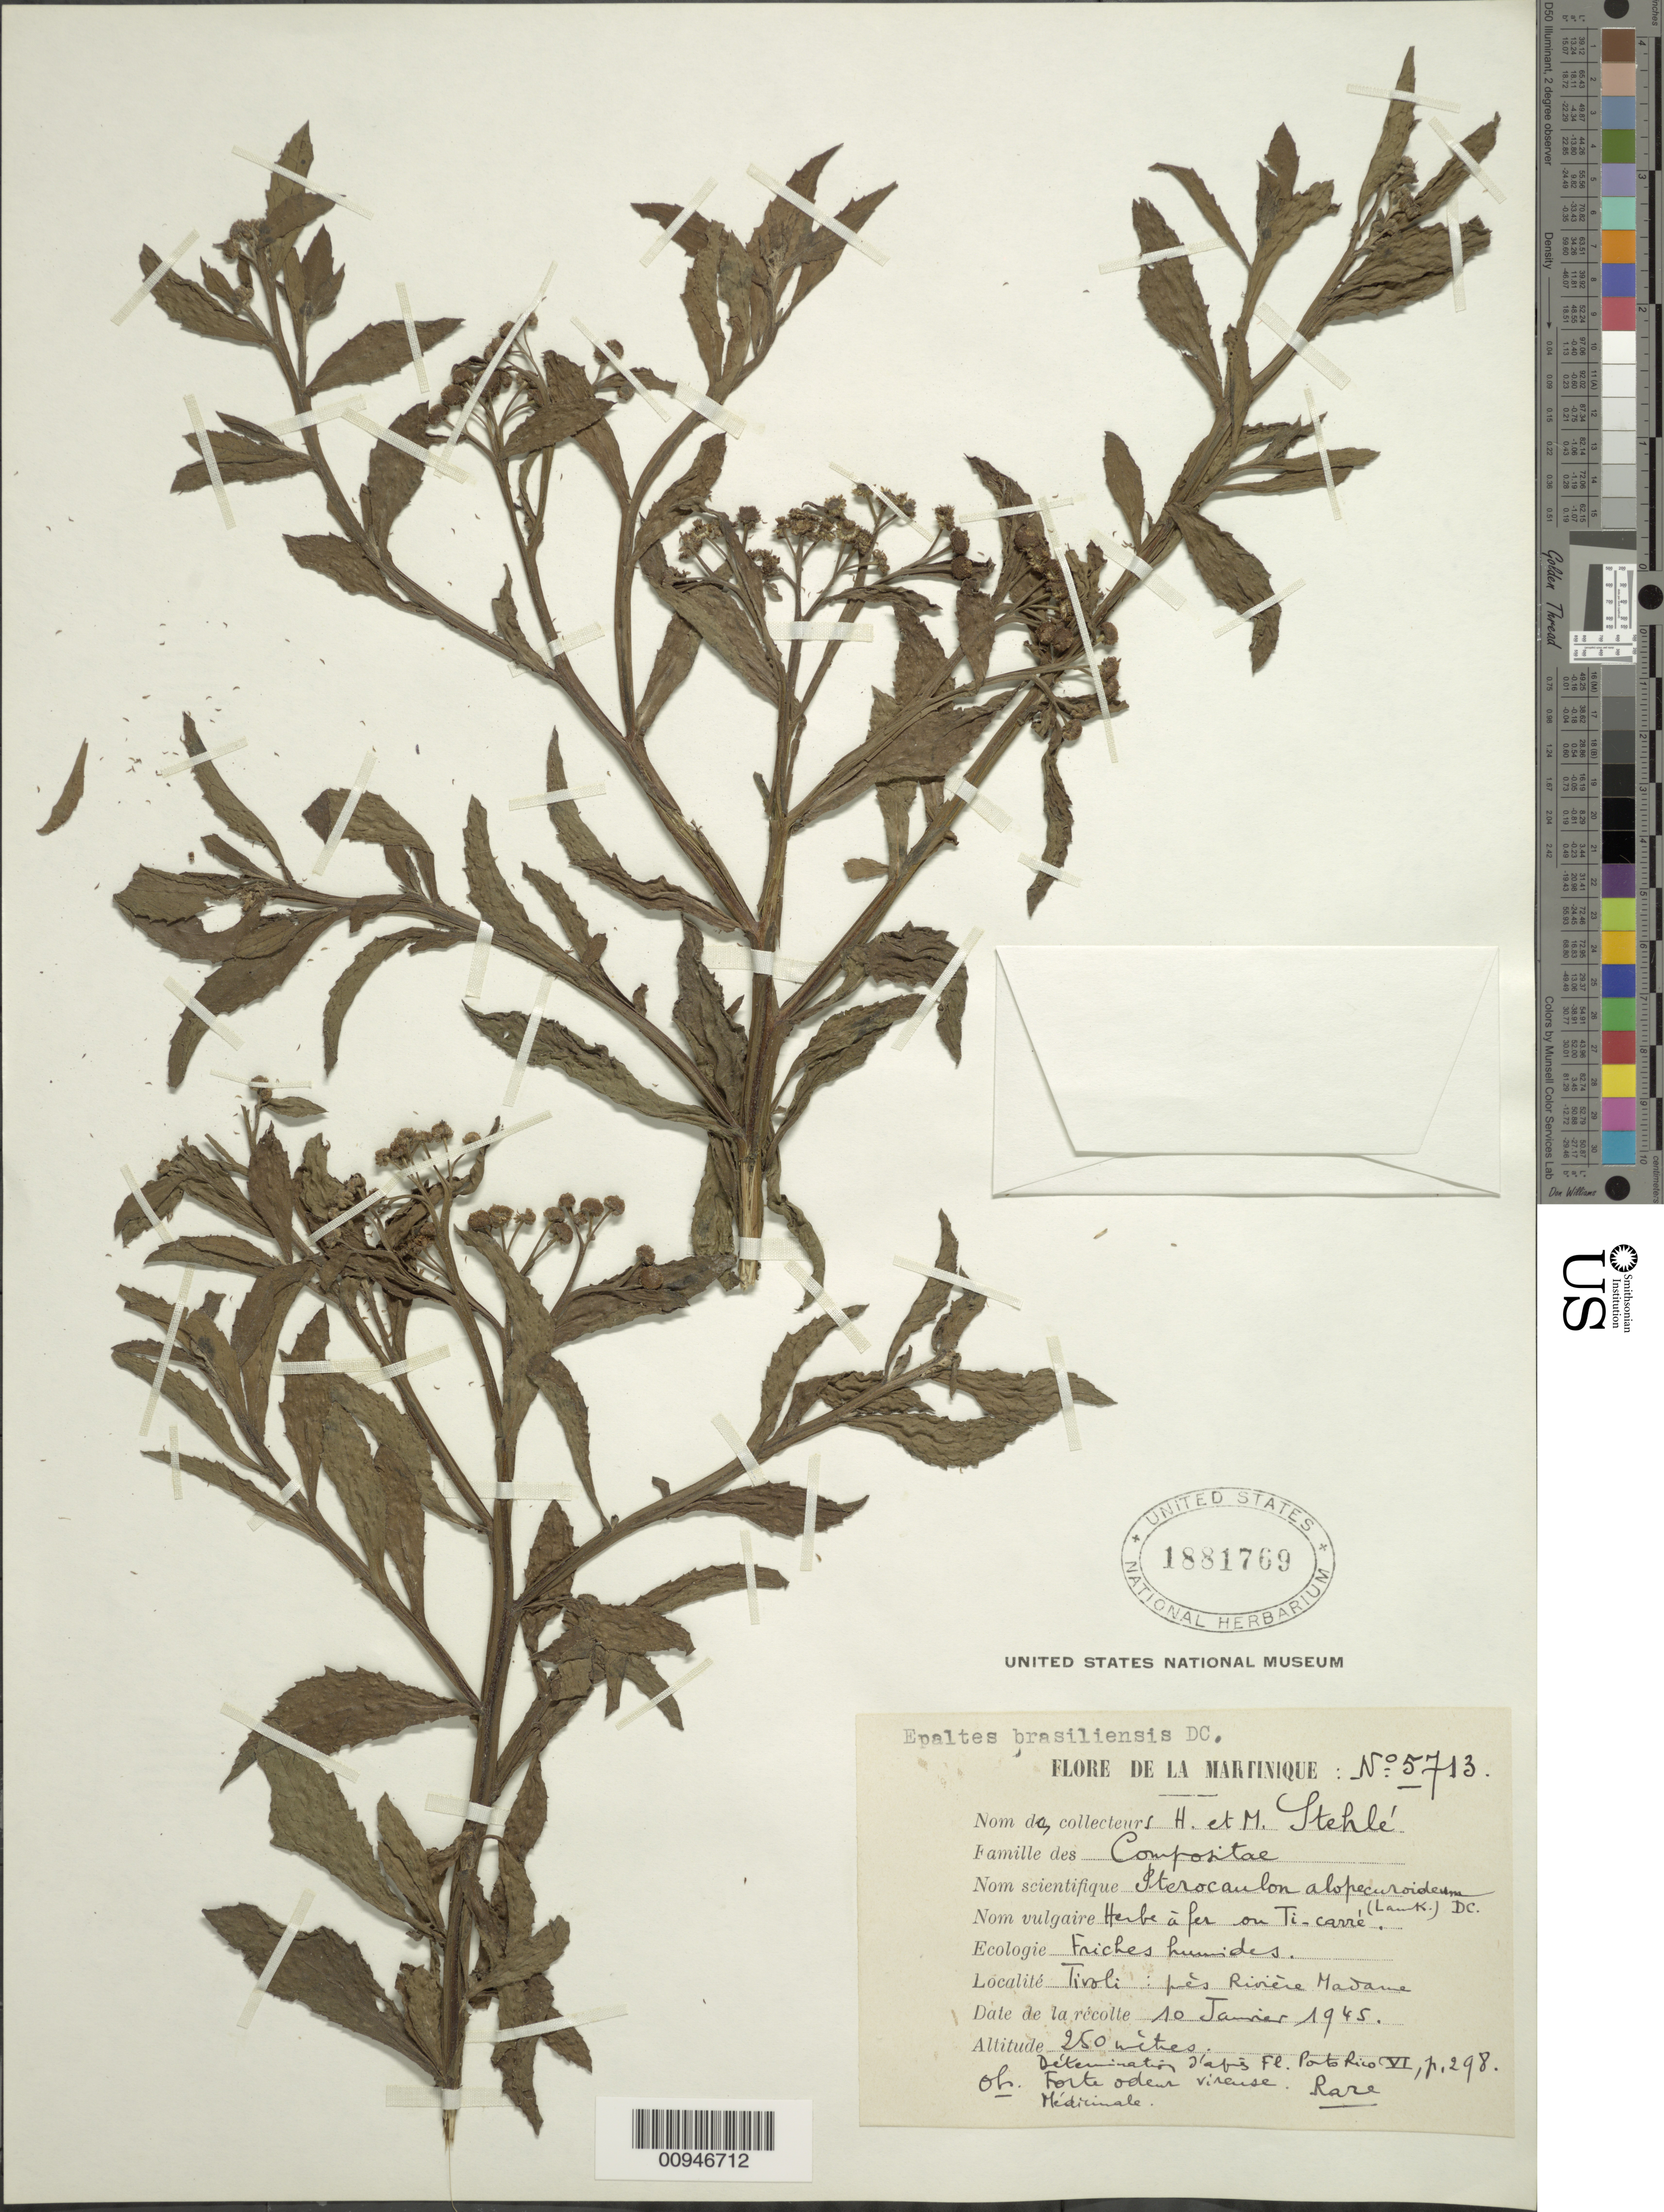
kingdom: Plantae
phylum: Tracheophyta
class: Magnoliopsida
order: Asterales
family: Asteraceae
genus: Epaltes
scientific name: Epaltes brasiliensis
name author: (Link) DC.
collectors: H. Stehlé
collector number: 5713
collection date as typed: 10 Jan 1945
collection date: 1945-01-10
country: Martinique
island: Martinique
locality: Tiroli, Rivière Madame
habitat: On Ti-carrè, Friches humides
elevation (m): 250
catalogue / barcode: US 1881769